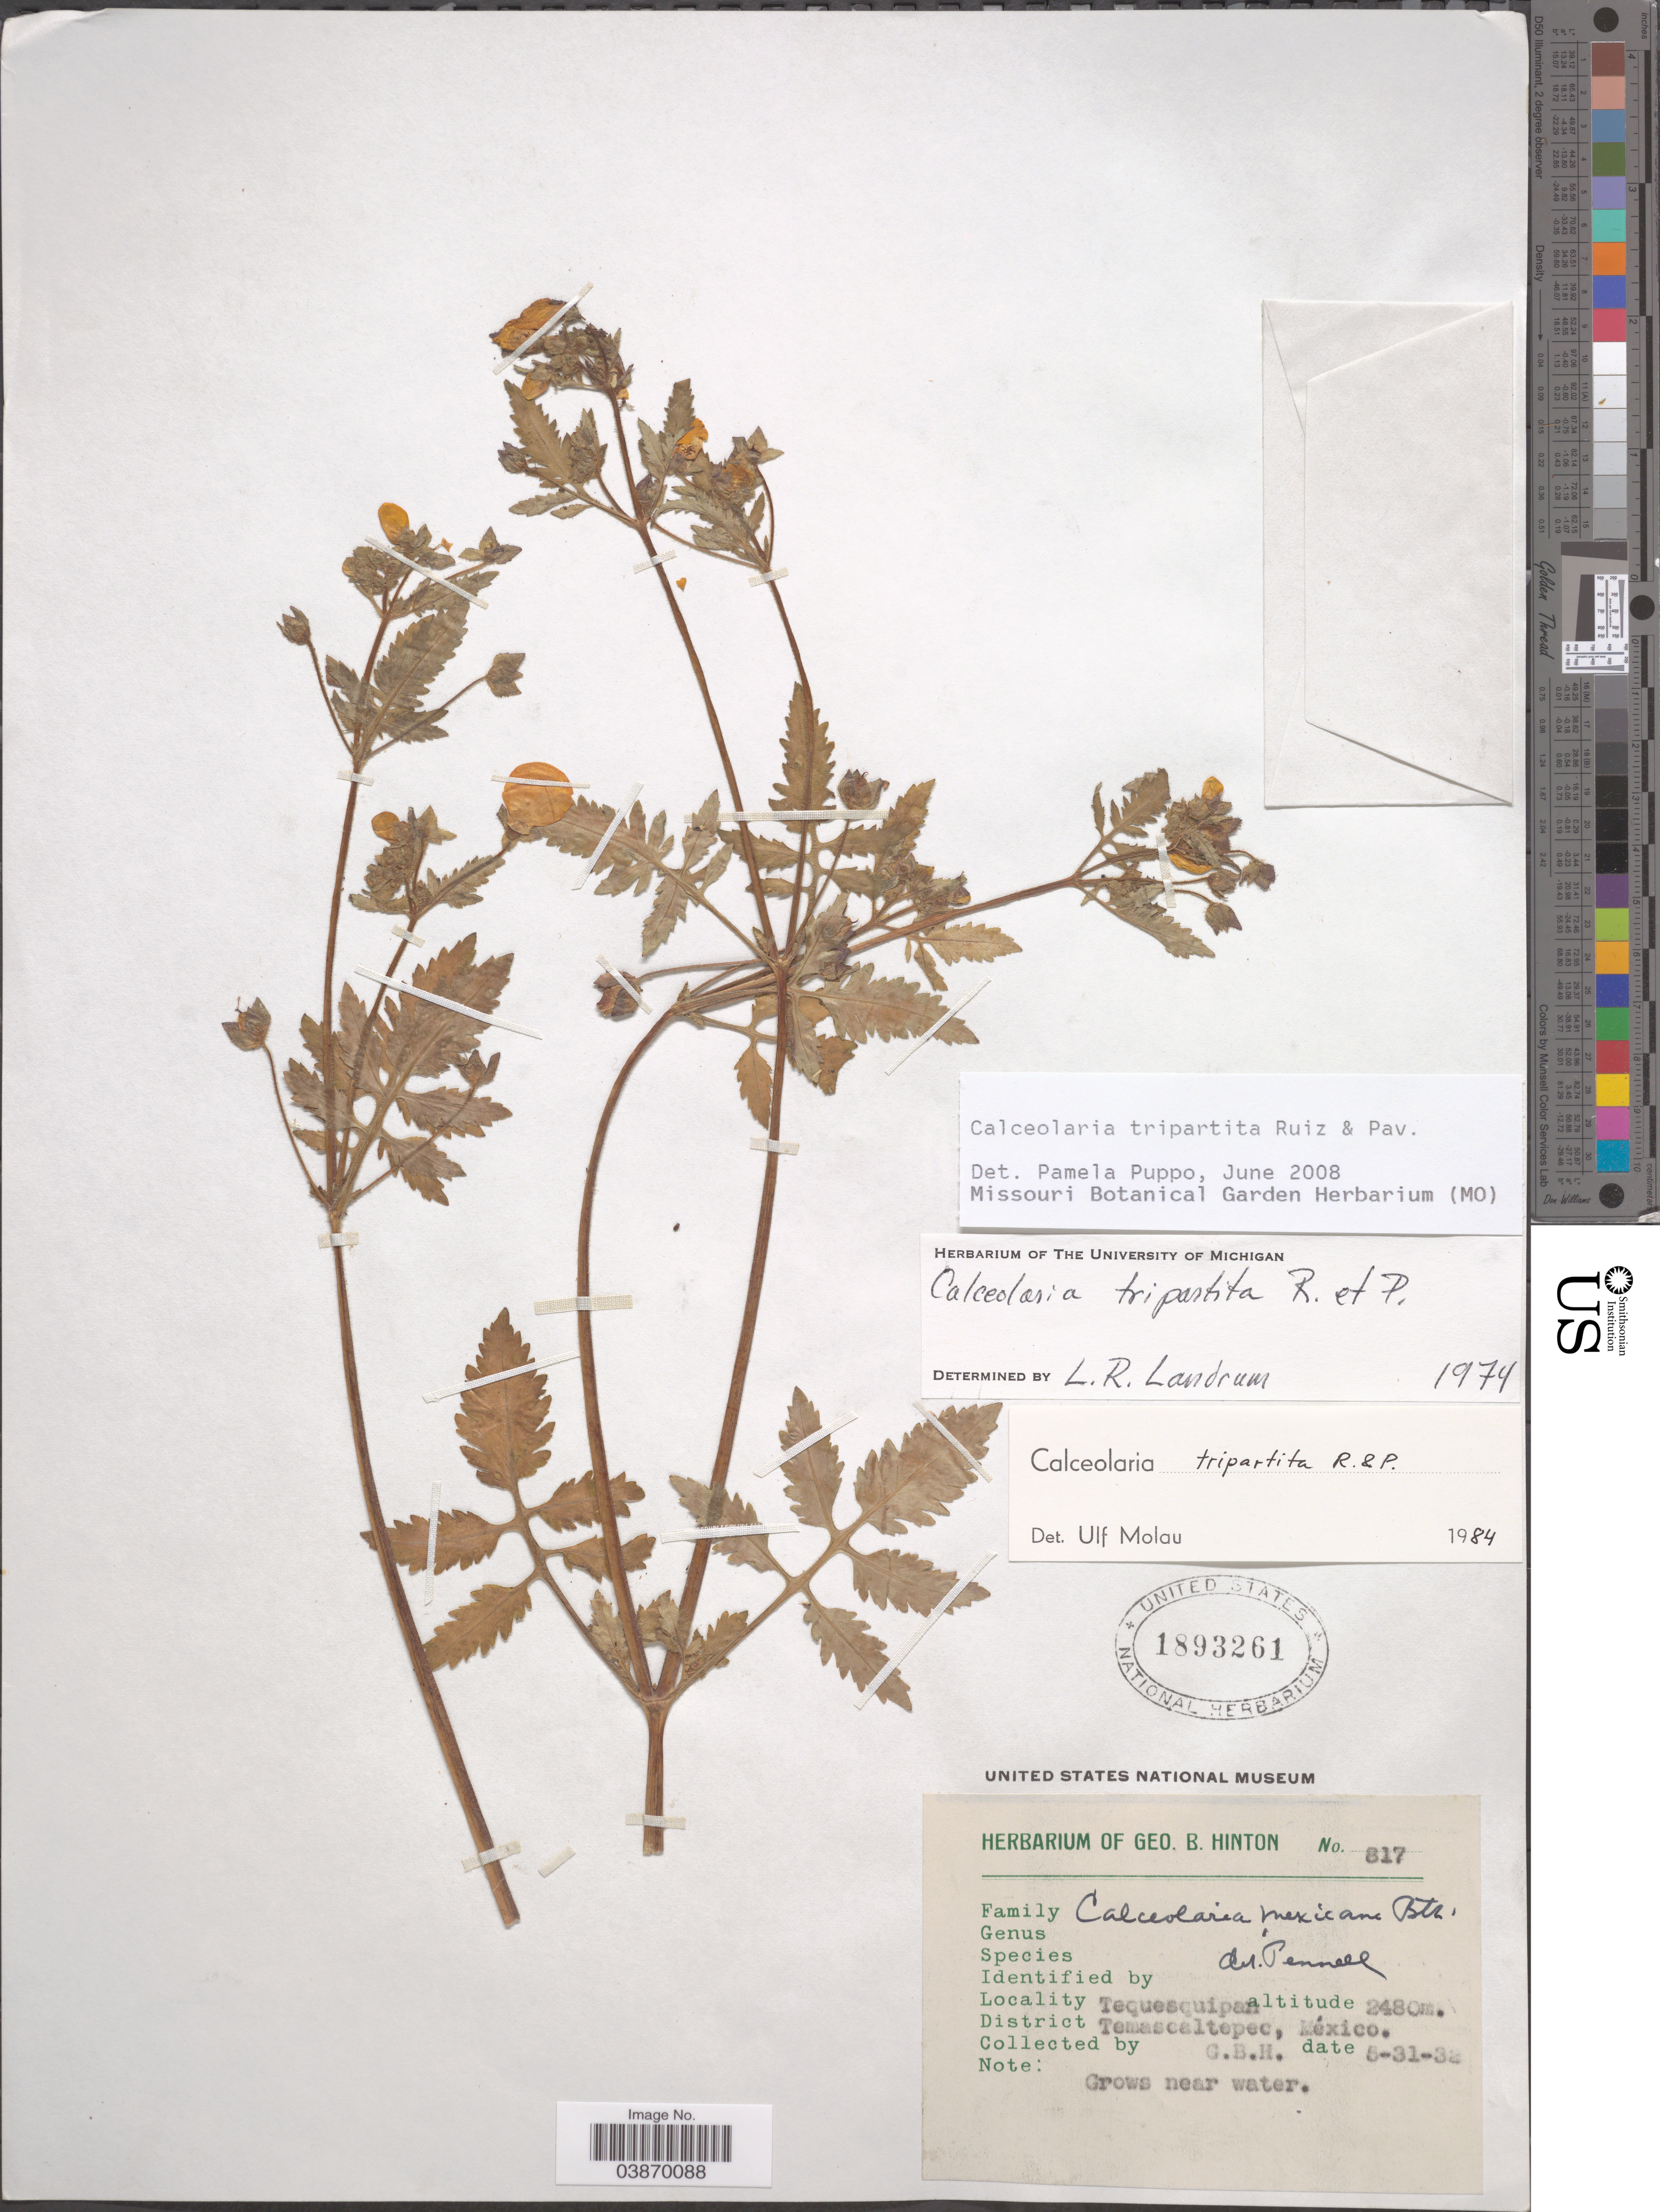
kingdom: Plantae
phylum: Tracheophyta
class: Magnoliopsida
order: Lamiales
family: Calceolariaceae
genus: Calceolaria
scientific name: Calceolaria tripartita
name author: Ruiz & Pav.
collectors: G. B. Hinton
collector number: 817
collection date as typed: Transcribed d/m/y: 31/5/32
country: Mexico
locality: Tequesquipan. District Temascaltepec.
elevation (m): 2480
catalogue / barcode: US 1893261